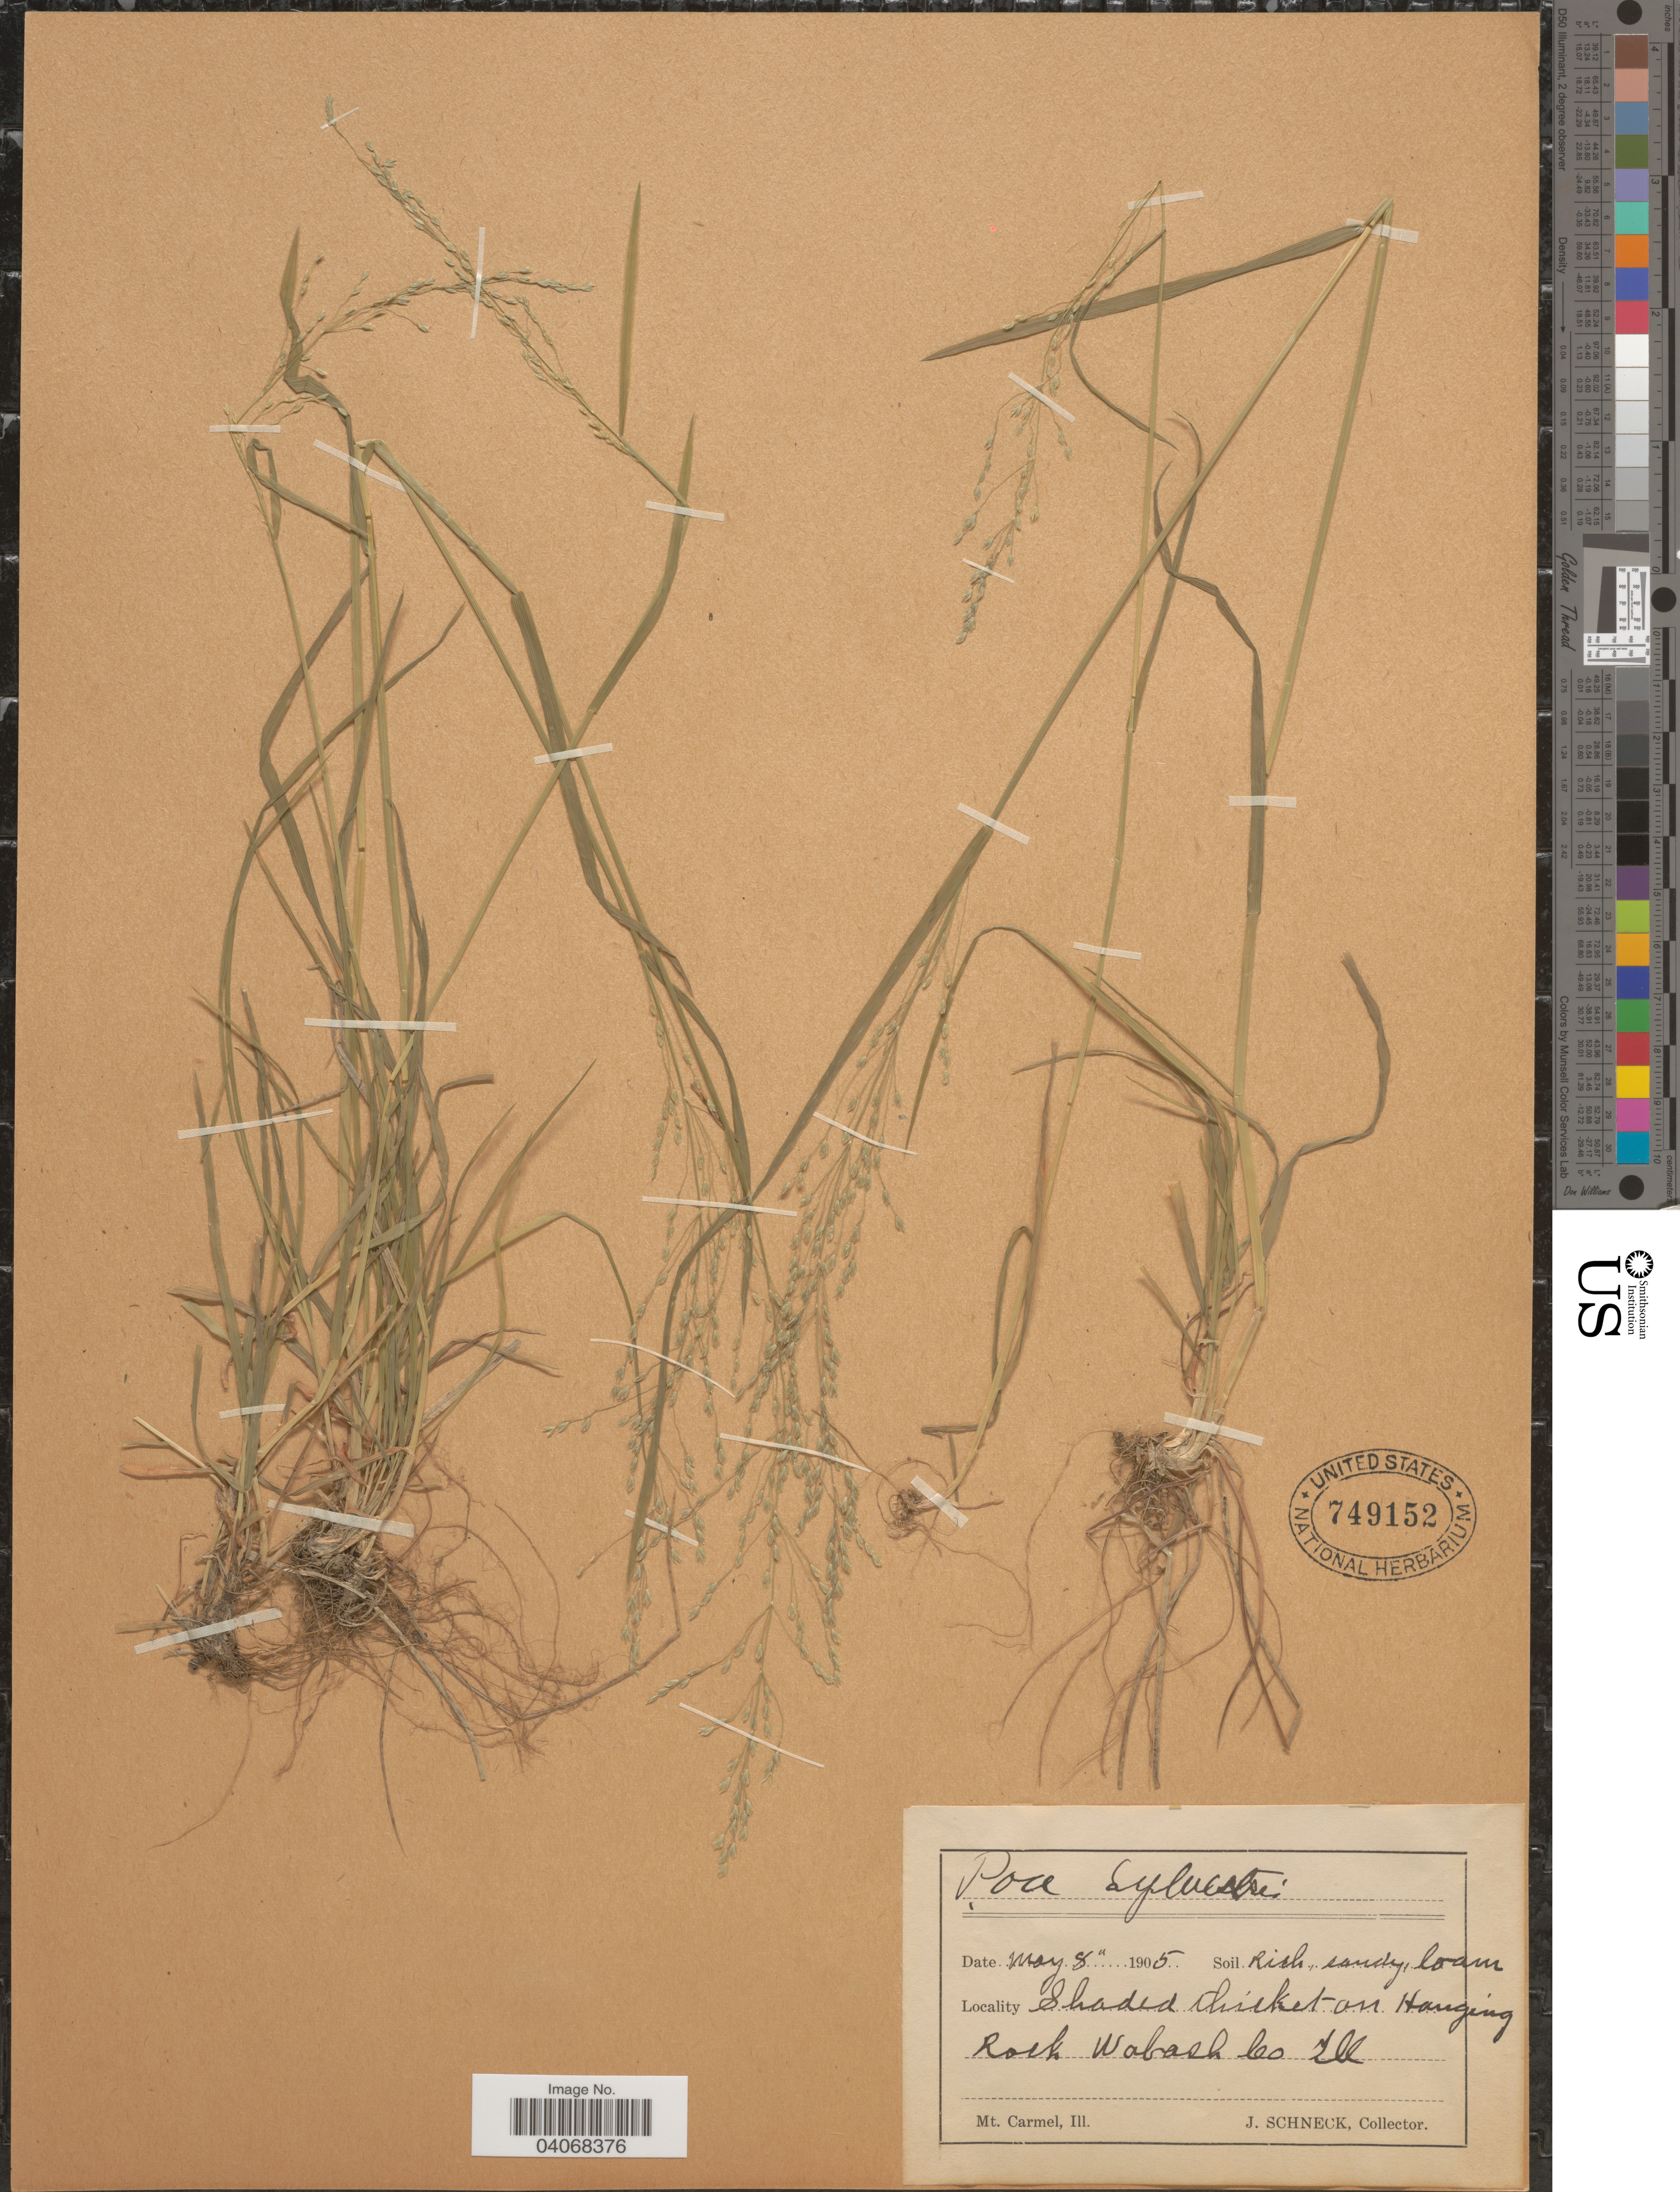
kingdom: Plantae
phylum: Tracheophyta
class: Liliopsida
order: Poales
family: Poaceae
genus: Poa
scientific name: Poa sylvestris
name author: A. Gray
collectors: J. Schneck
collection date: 1905-05-08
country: United States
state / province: Illinois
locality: Shaded thicket on Hanging Rock Wabash Co. Mt. Carmel, III.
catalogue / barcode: US 749152